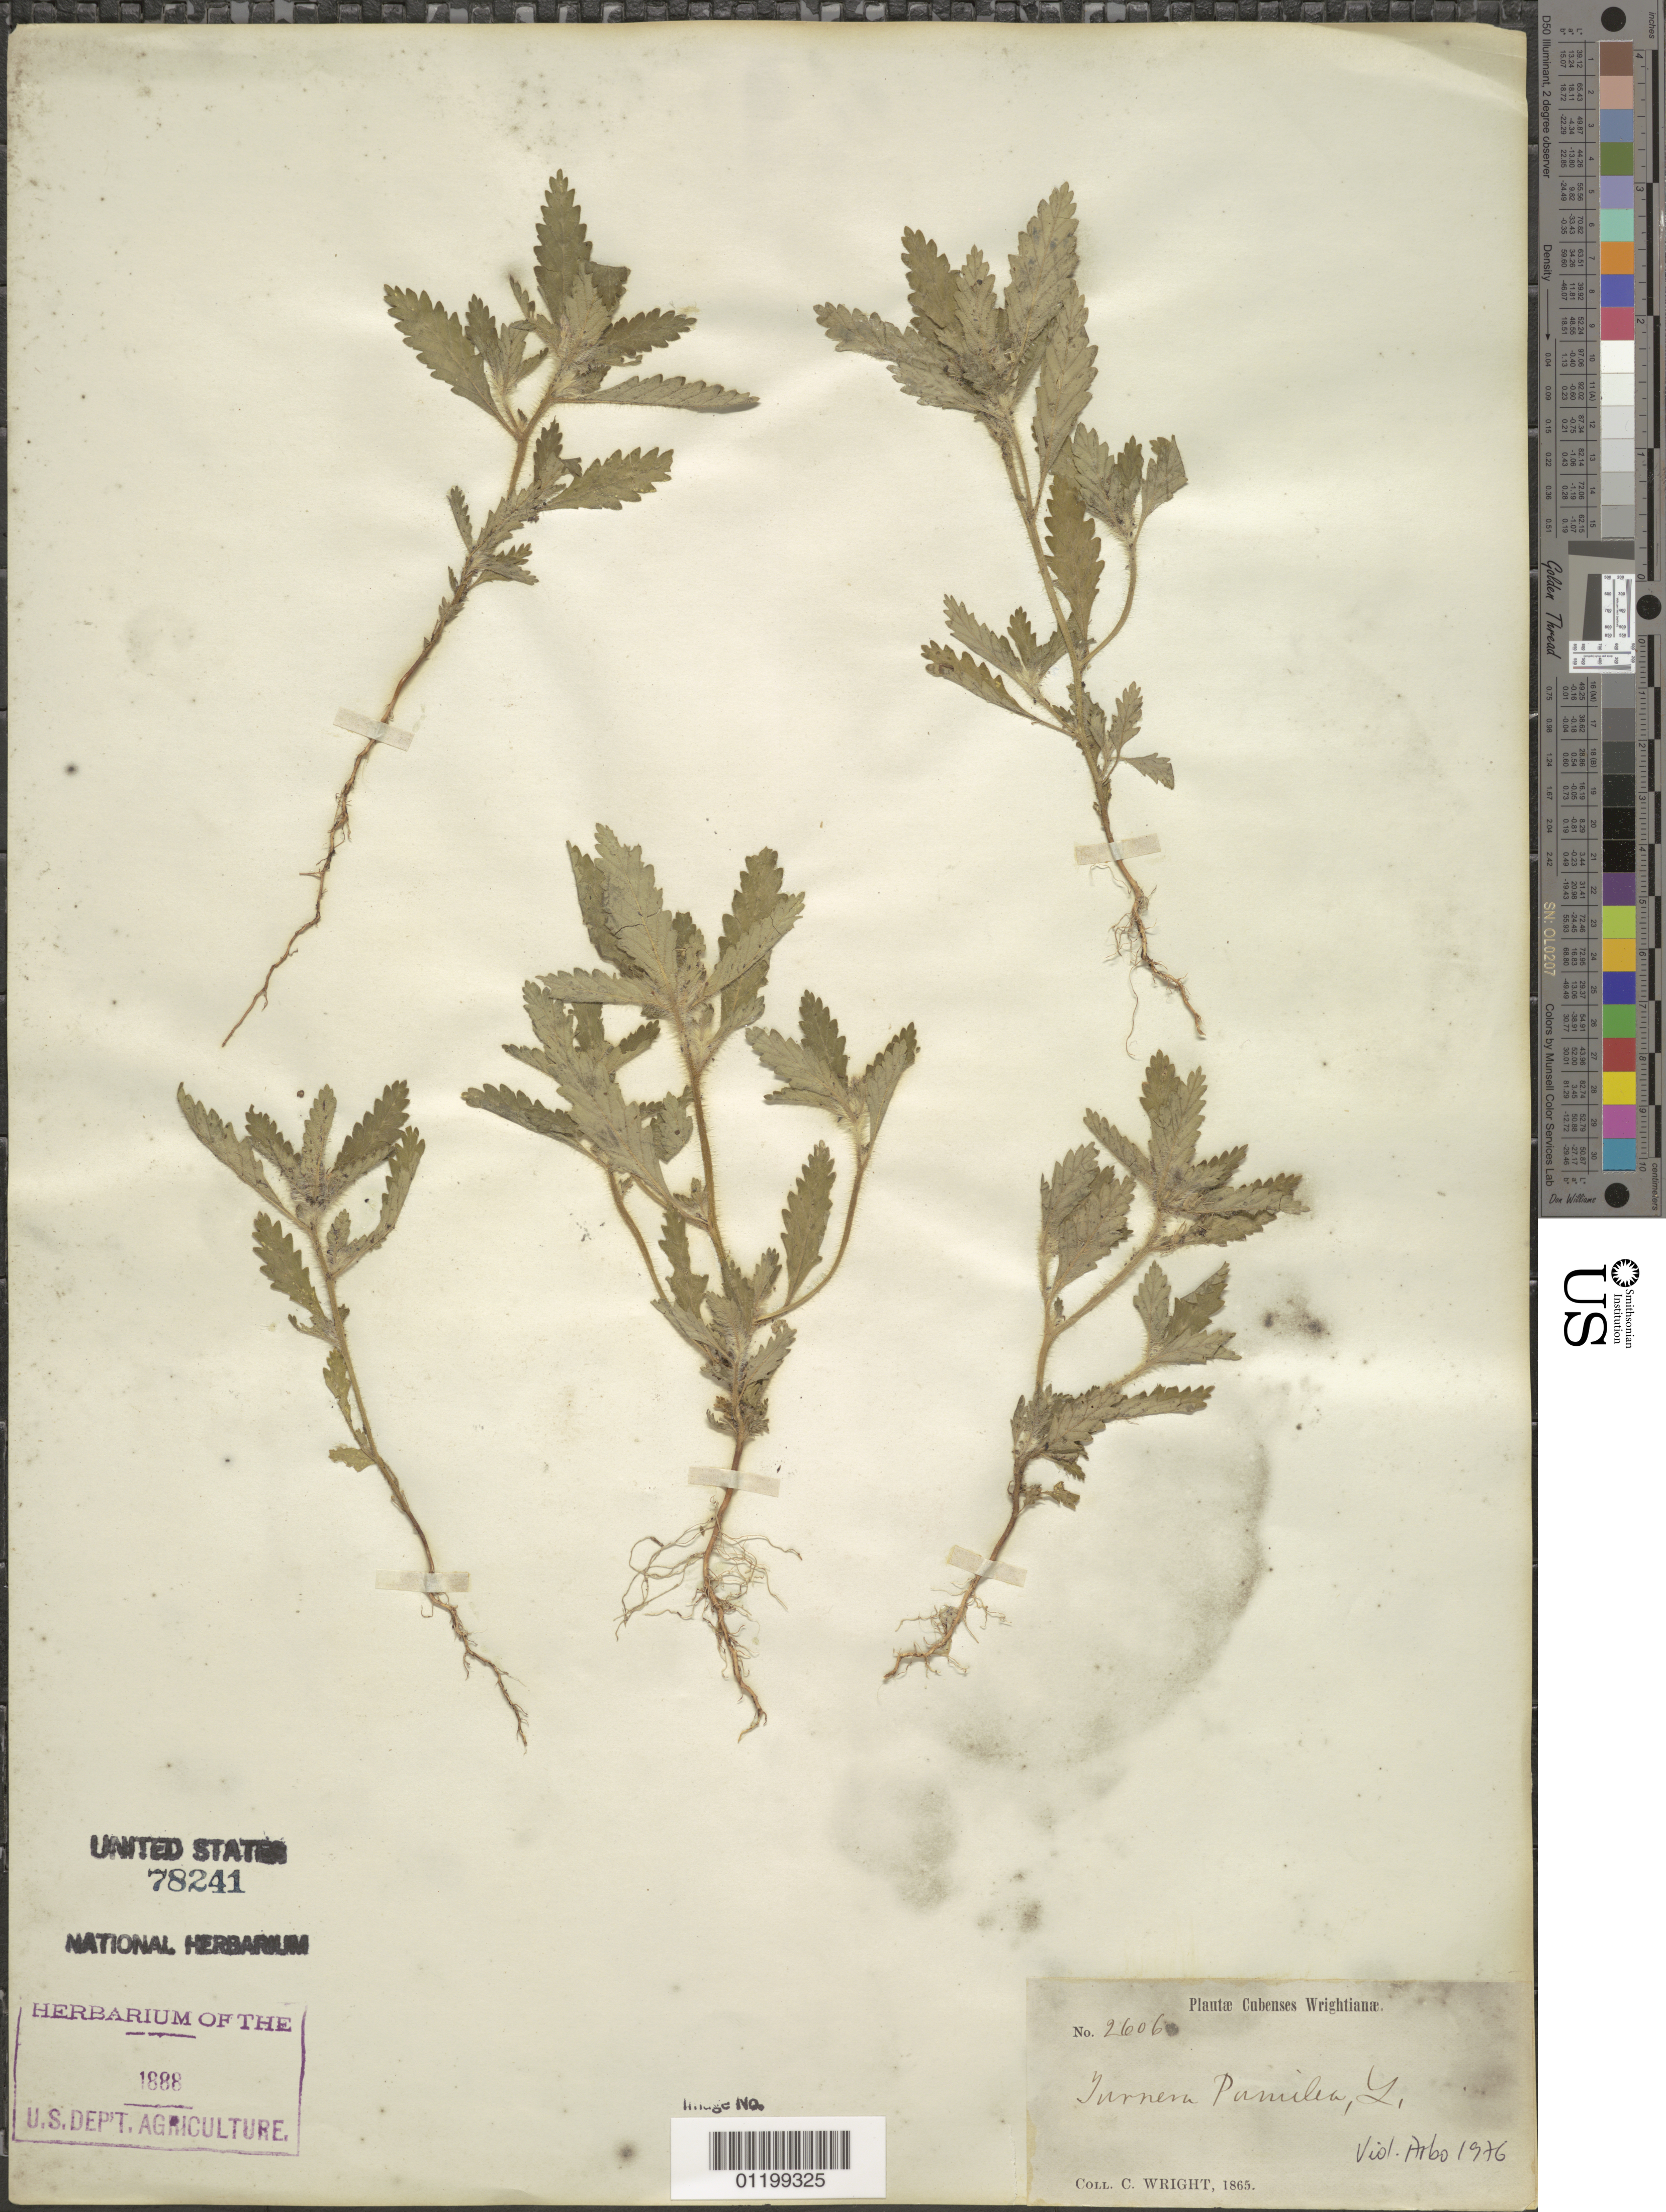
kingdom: Plantae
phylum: Tracheophyta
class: Magnoliopsida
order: Malpighiales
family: Turneraceae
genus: Turnera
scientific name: Turnera pumilea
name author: L.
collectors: C. Wright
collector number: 2606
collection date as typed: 1865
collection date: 1865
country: Cuba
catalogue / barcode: US 78241